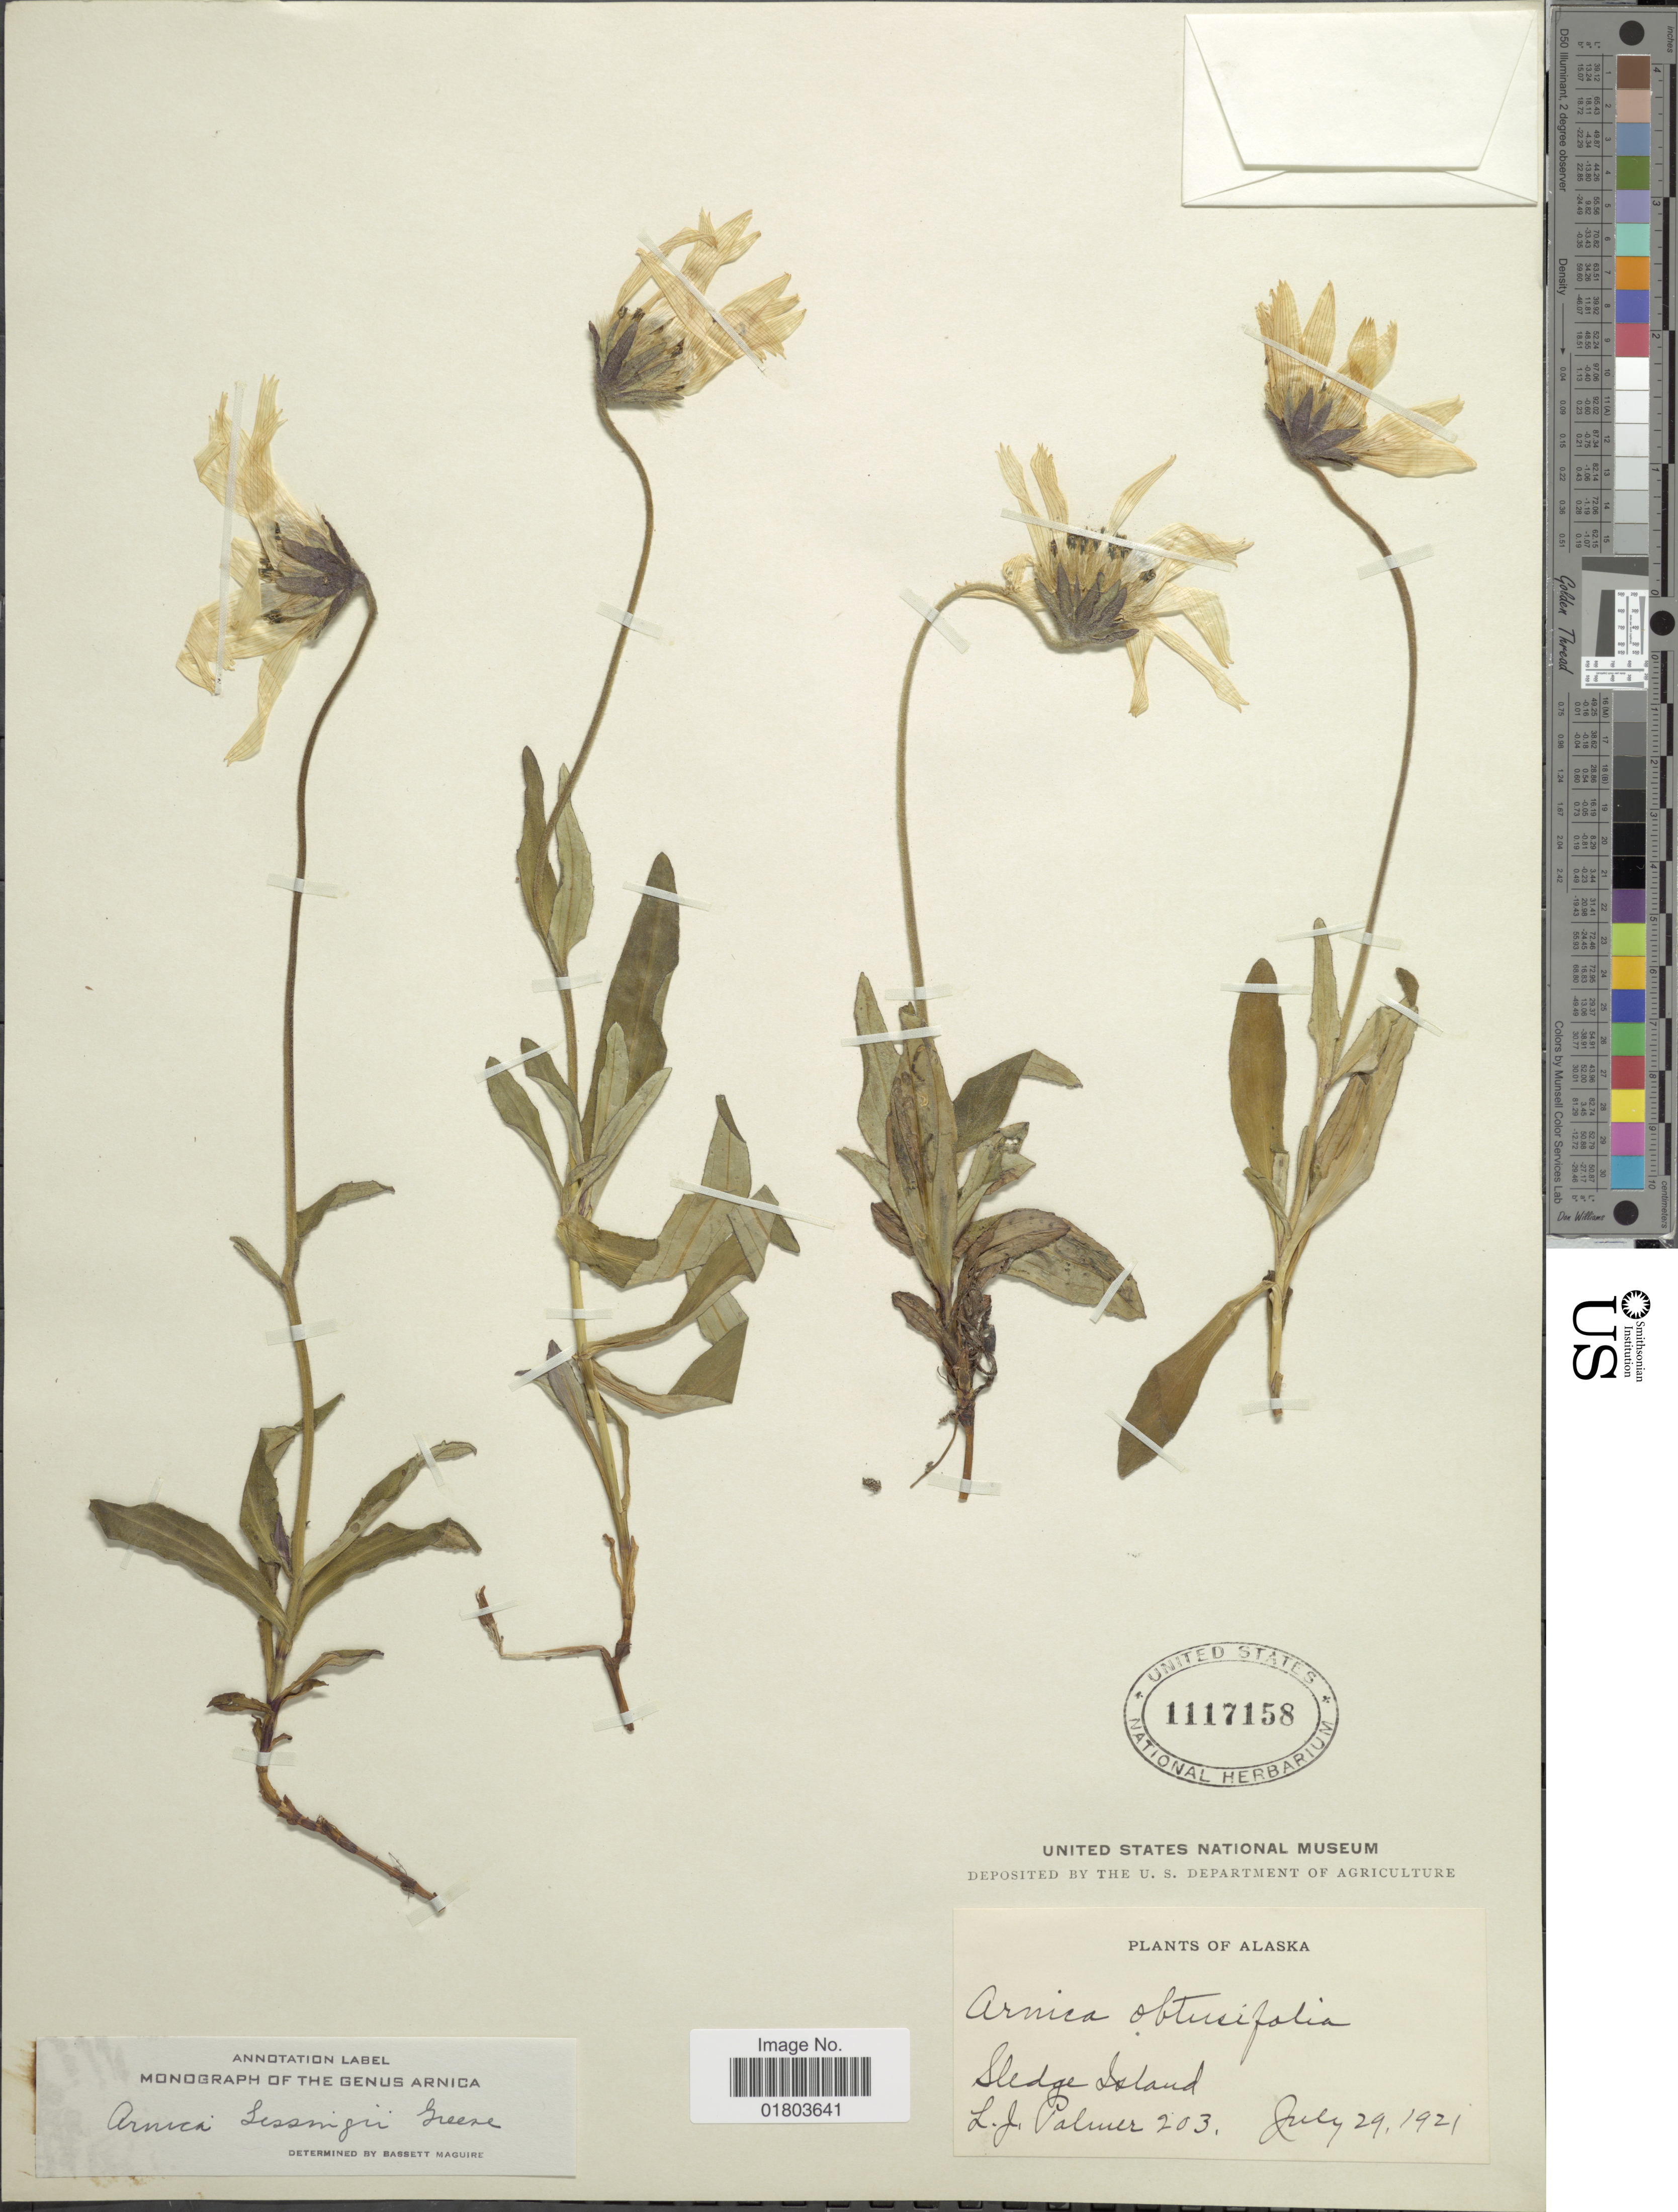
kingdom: Plantae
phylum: Tracheophyta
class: Magnoliopsida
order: Asterales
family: Asteraceae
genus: Arnica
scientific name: Arnica lessingii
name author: (Torr. & A. Gray) Greene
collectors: L. J. Palmer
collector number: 203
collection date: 1921-07-29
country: United States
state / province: Alaska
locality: Sledge Island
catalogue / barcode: US 1117158